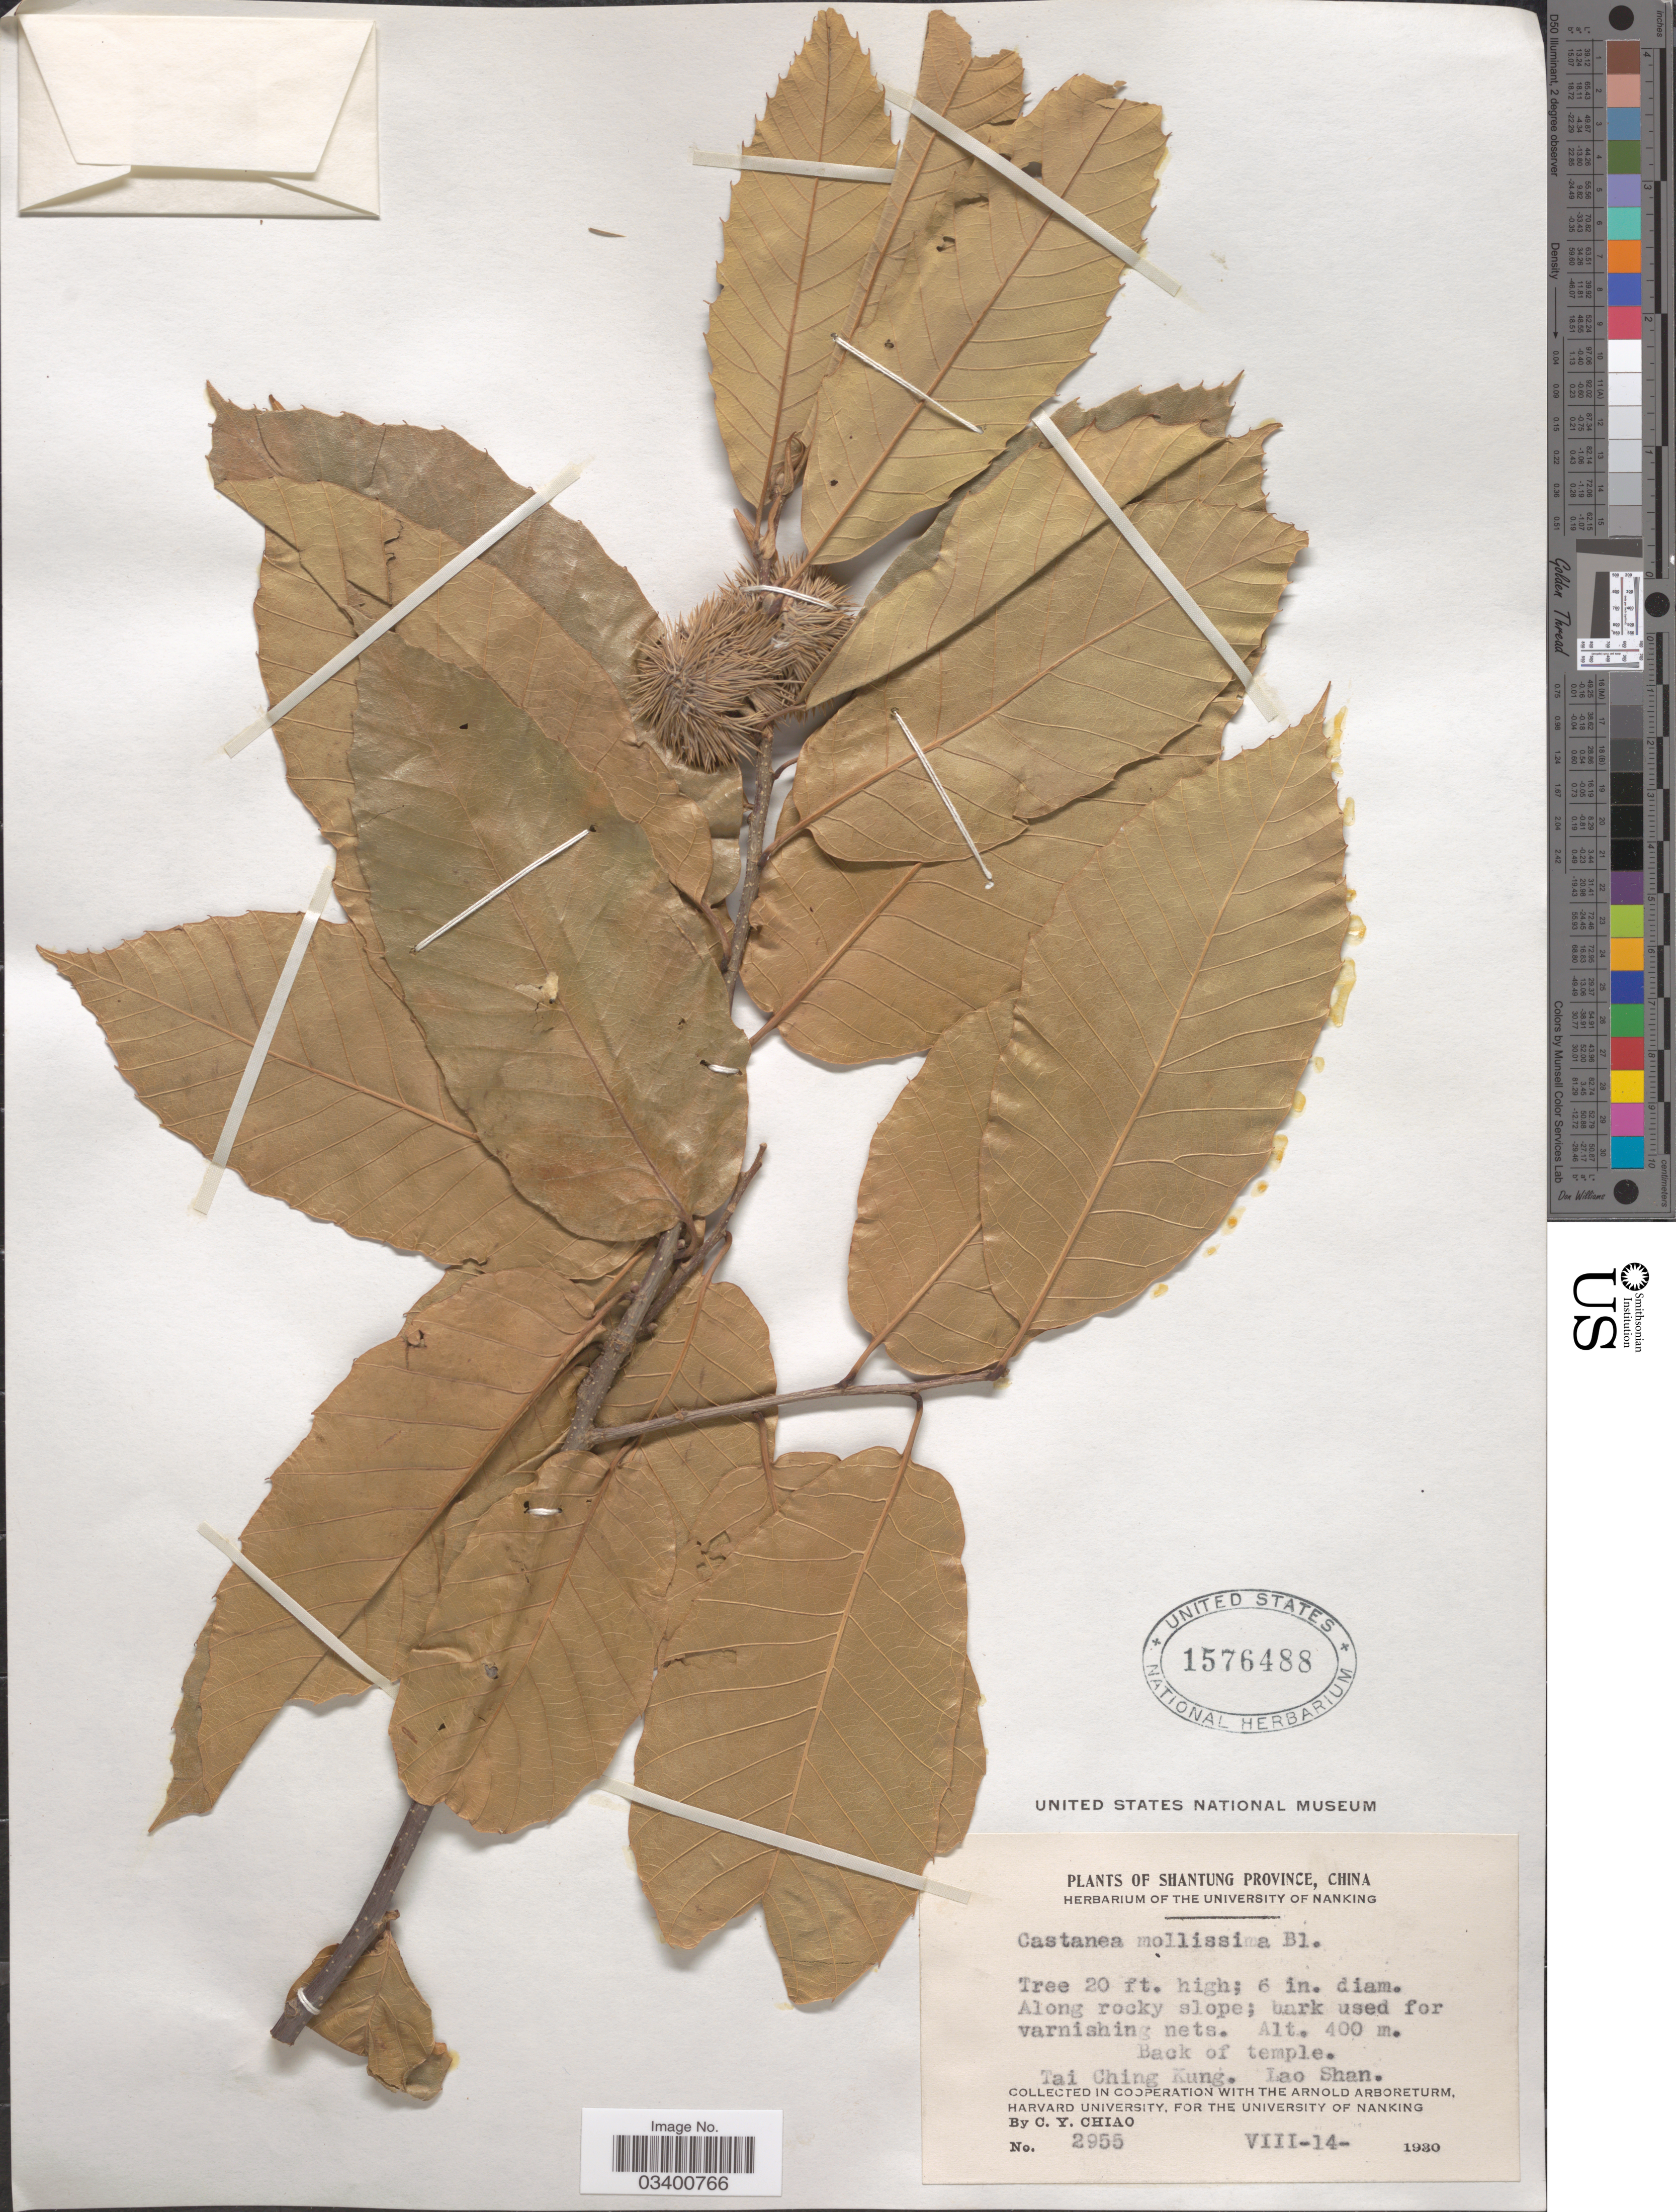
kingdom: Plantae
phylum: Tracheophyta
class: Magnoliopsida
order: Fagales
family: Fagaceae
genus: Castanea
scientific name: Castanea mollissima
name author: Blume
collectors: C. Y. Chiao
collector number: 2955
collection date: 1930-08-14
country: China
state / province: Shandong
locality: Shantung Province. Tai Ching Kung. Lao Shan.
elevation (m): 400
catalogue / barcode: US 1576488